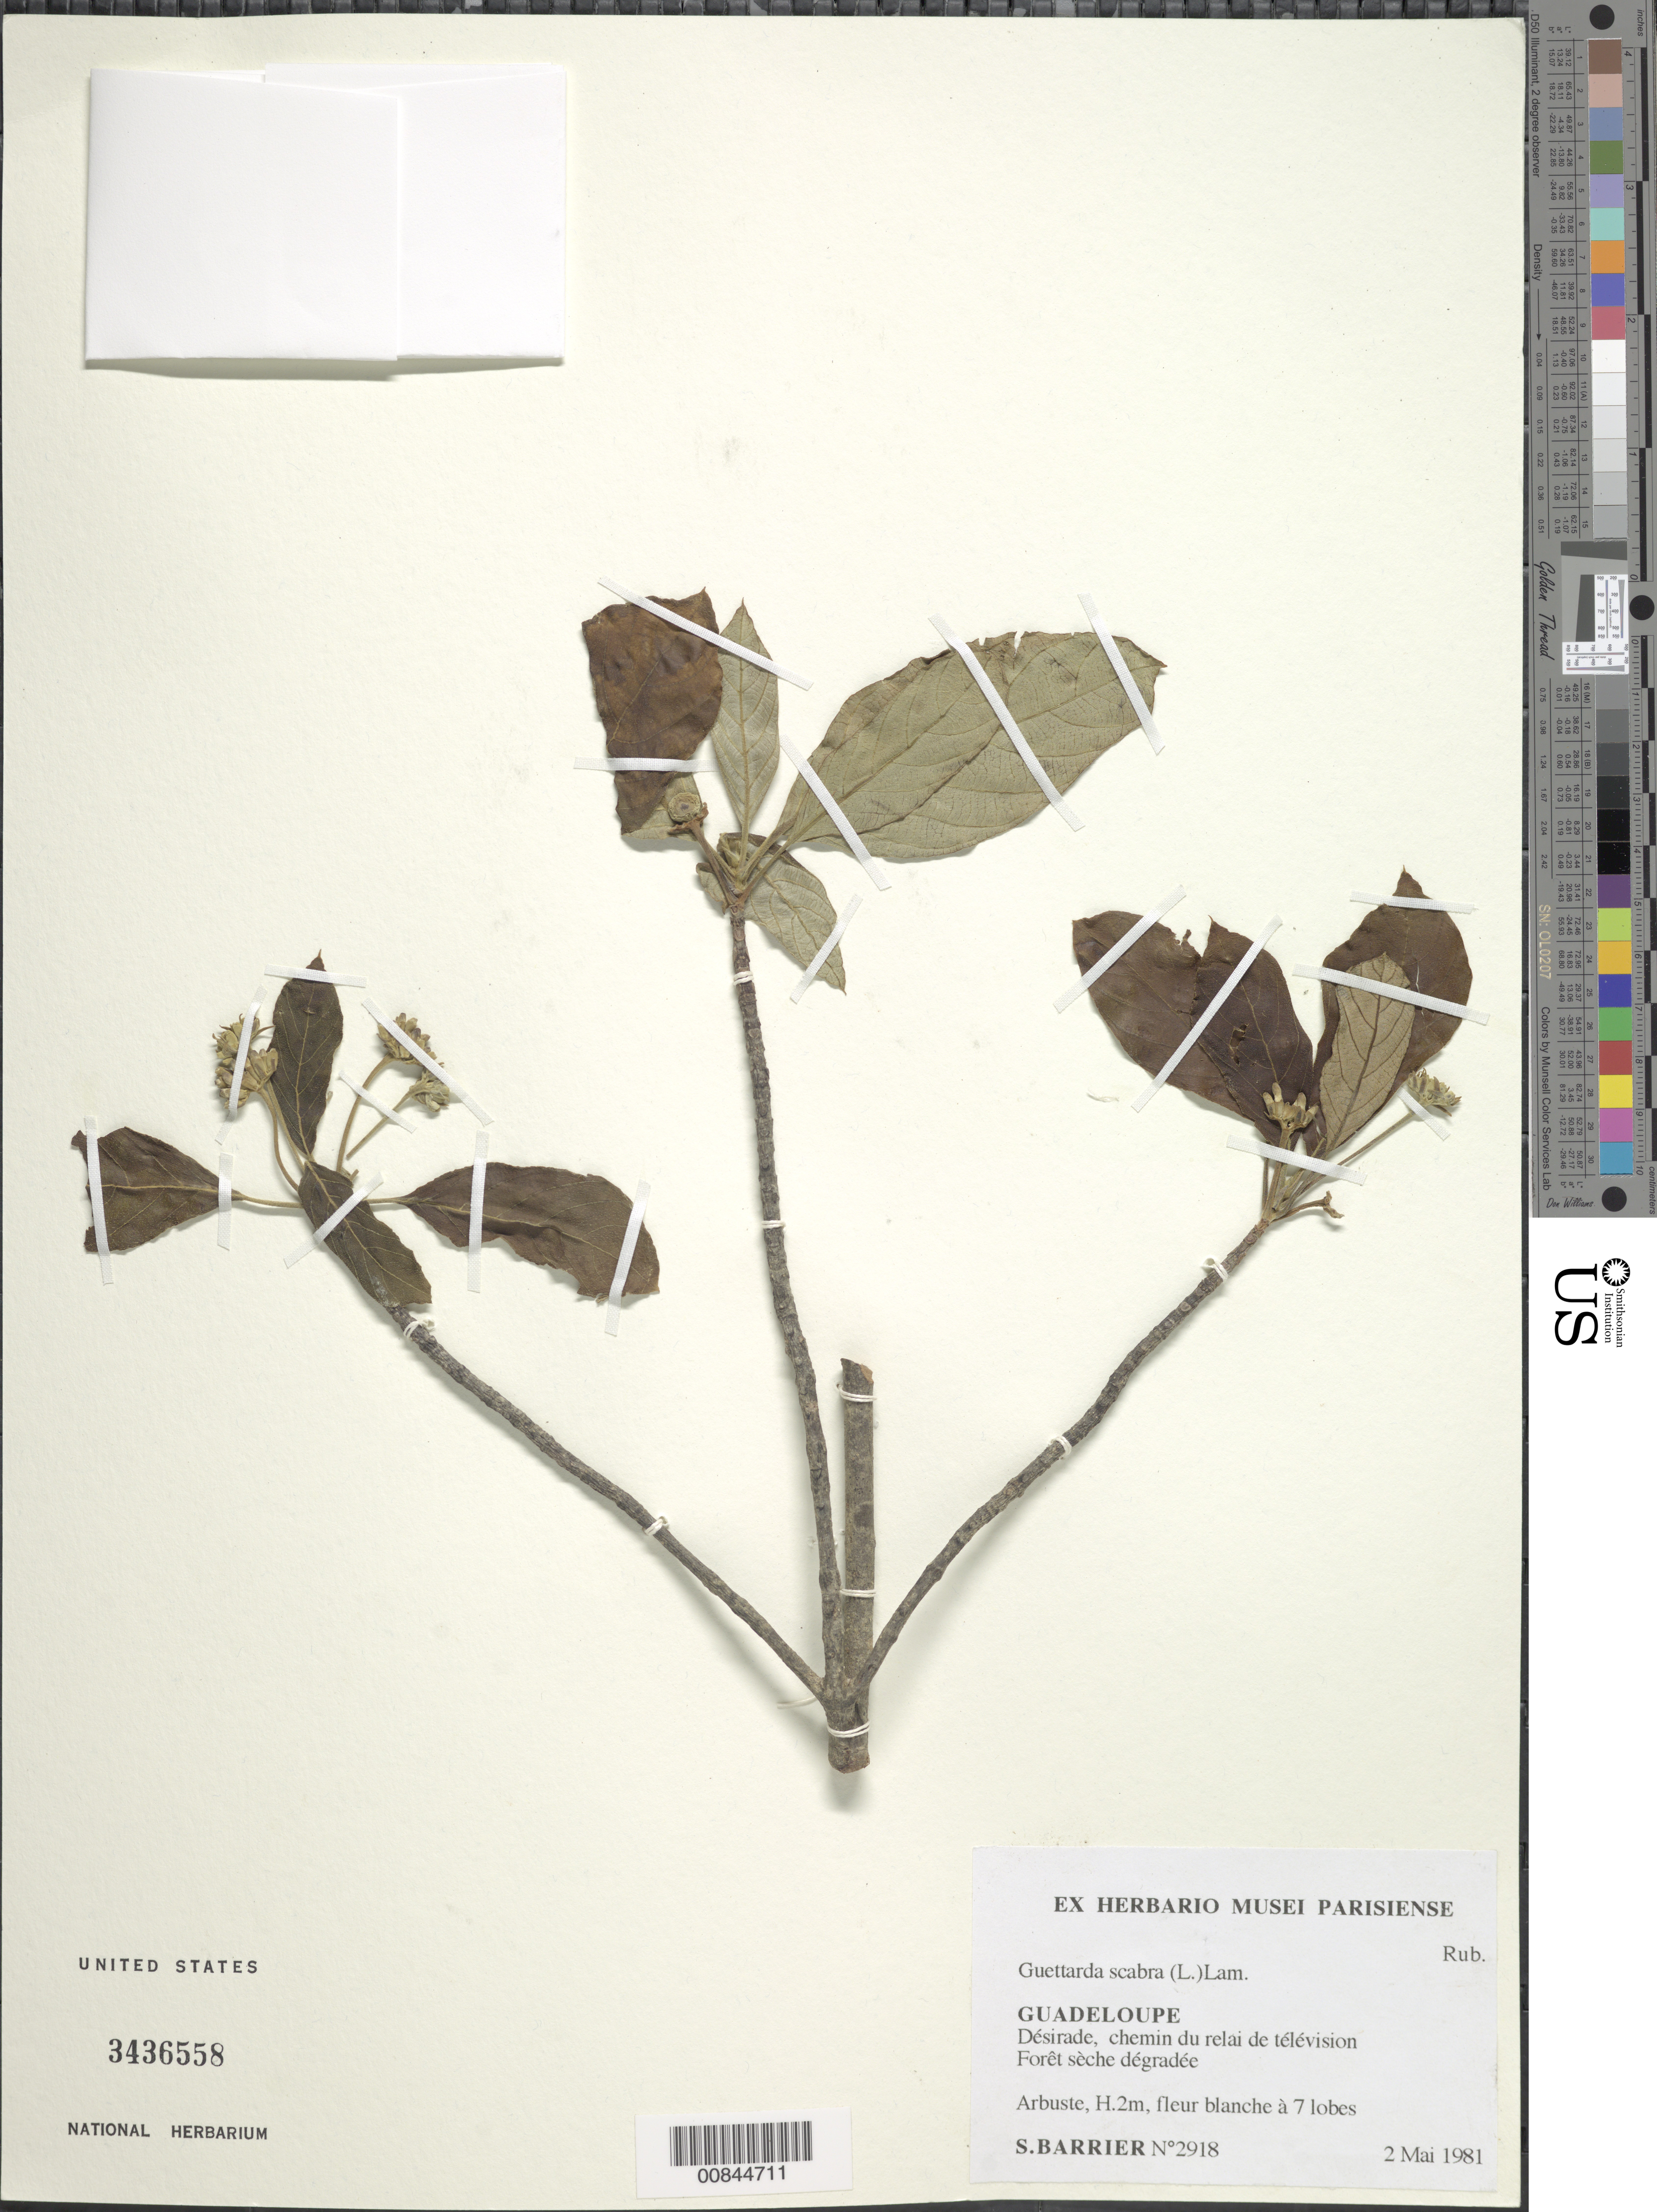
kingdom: Plantae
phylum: Tracheophyta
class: Magnoliopsida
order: Gentianales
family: Rubiaceae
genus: Guettarda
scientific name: Guettarda scabra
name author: (L.) Vent.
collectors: S. Barrier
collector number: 2918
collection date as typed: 21 Mai 1981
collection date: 1981-05-21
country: Guadeloupe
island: La Désirade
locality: Désirade, chemin du relai de télévision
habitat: Forêt sèche dégradée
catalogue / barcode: US 3436558